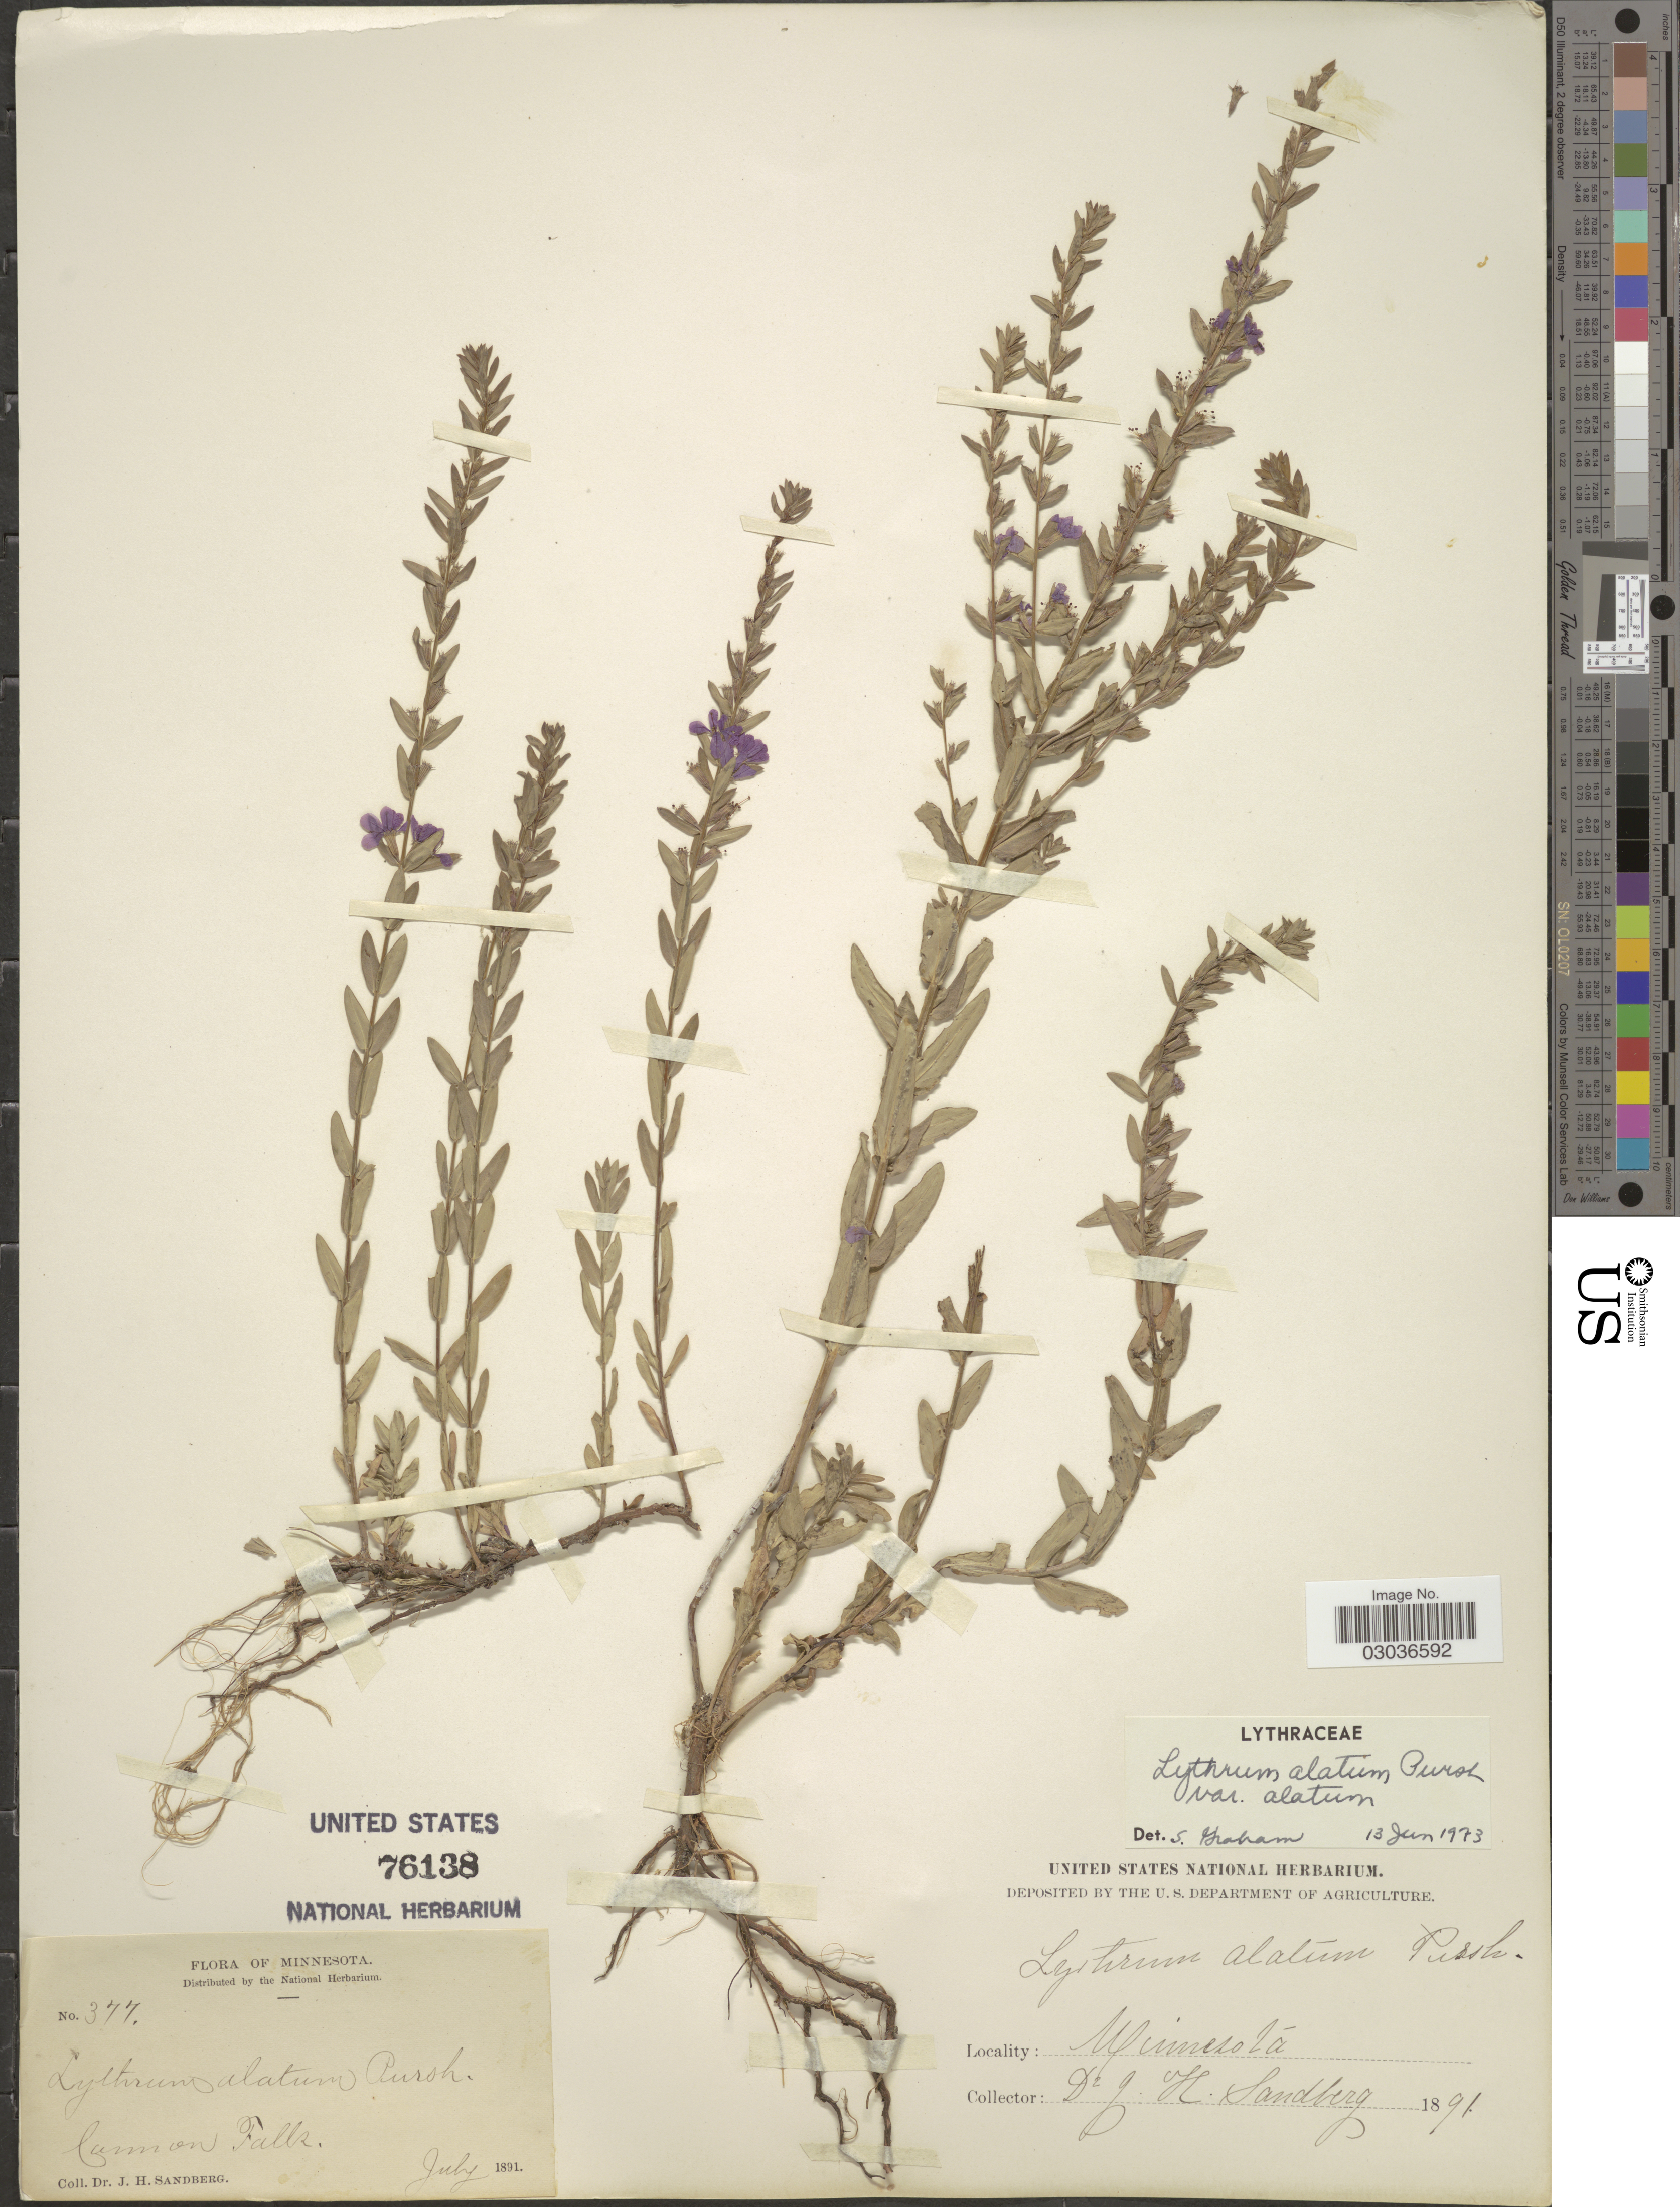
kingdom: Plantae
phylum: Tracheophyta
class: Magnoliopsida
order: Myrtales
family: Lythraceae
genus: Lythrum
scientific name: Lythrum alatum var. alatum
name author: Pursh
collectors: J. H. Sandberg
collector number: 377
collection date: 1891-07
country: United States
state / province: Minnesota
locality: Cannon Falls.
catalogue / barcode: US 76138